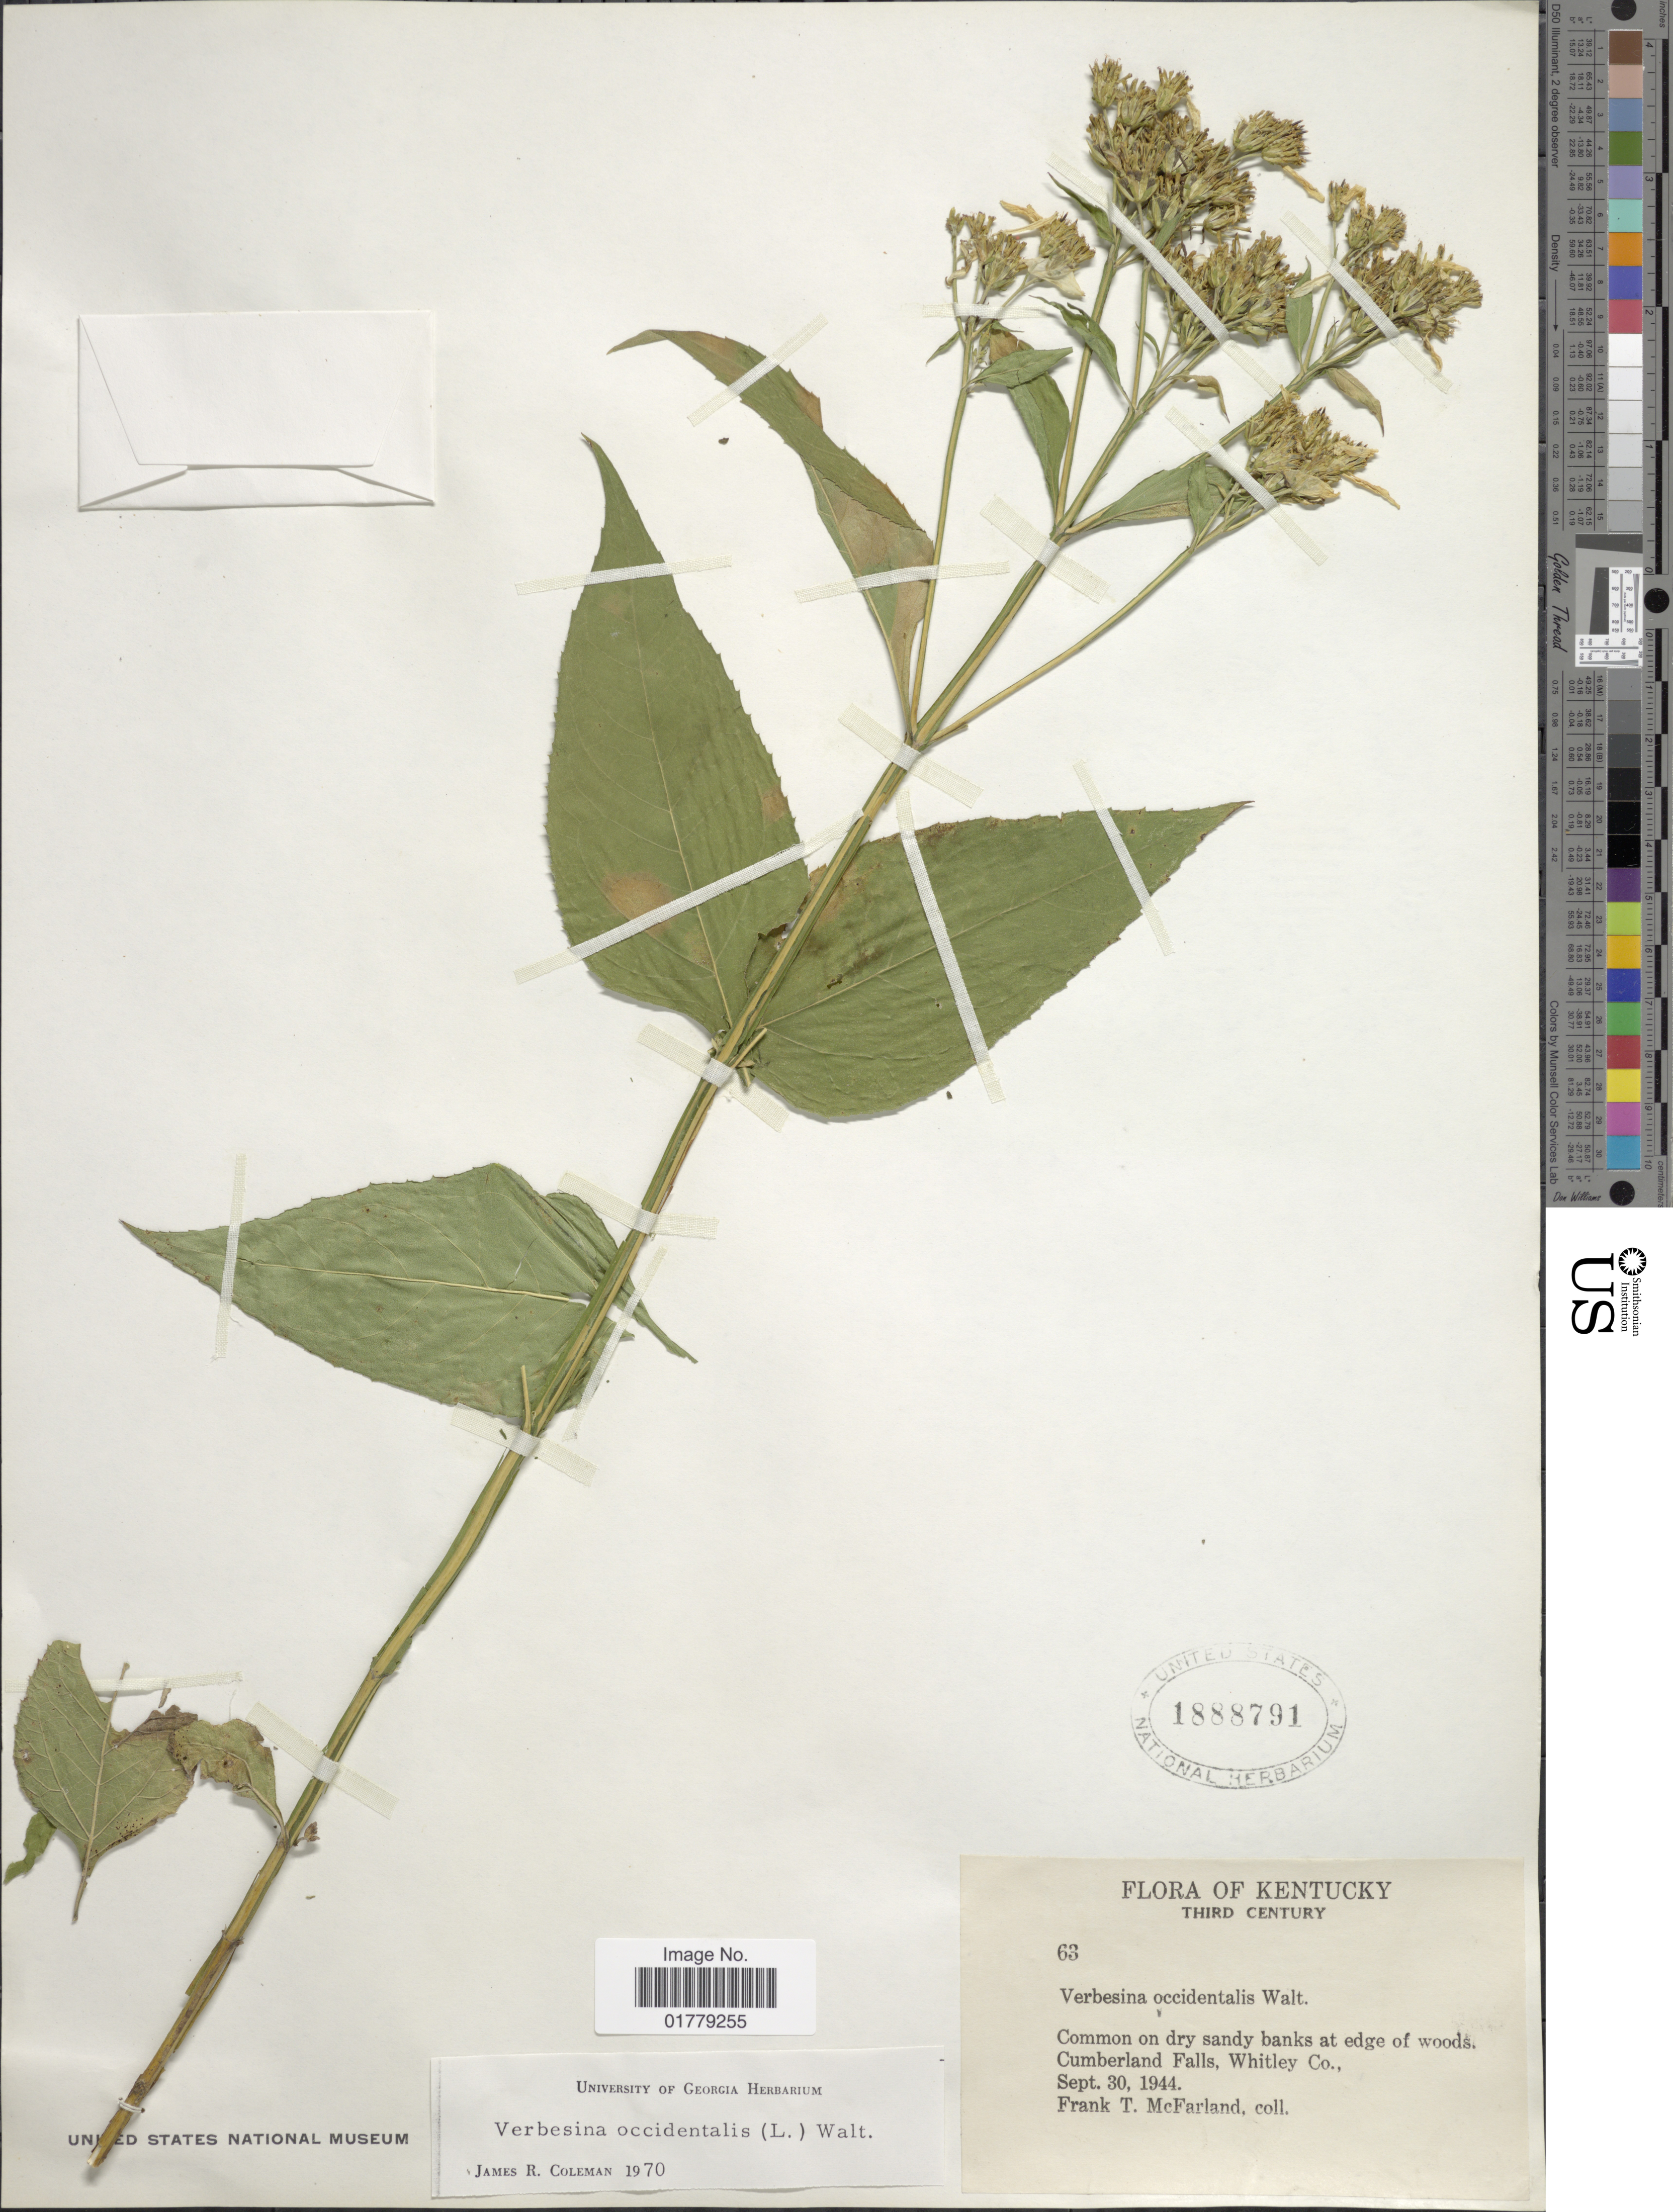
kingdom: Plantae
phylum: Tracheophyta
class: Magnoliopsida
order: Asterales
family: Asteraceae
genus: Verbesina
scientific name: Verbesina occidentalis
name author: (L.) Walter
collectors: F. McFarland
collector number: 63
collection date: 1944-09-30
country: United States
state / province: Kentucky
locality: Kentucky. Third Century. Cumberland Falls, Whitley Co.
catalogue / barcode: US 1888791